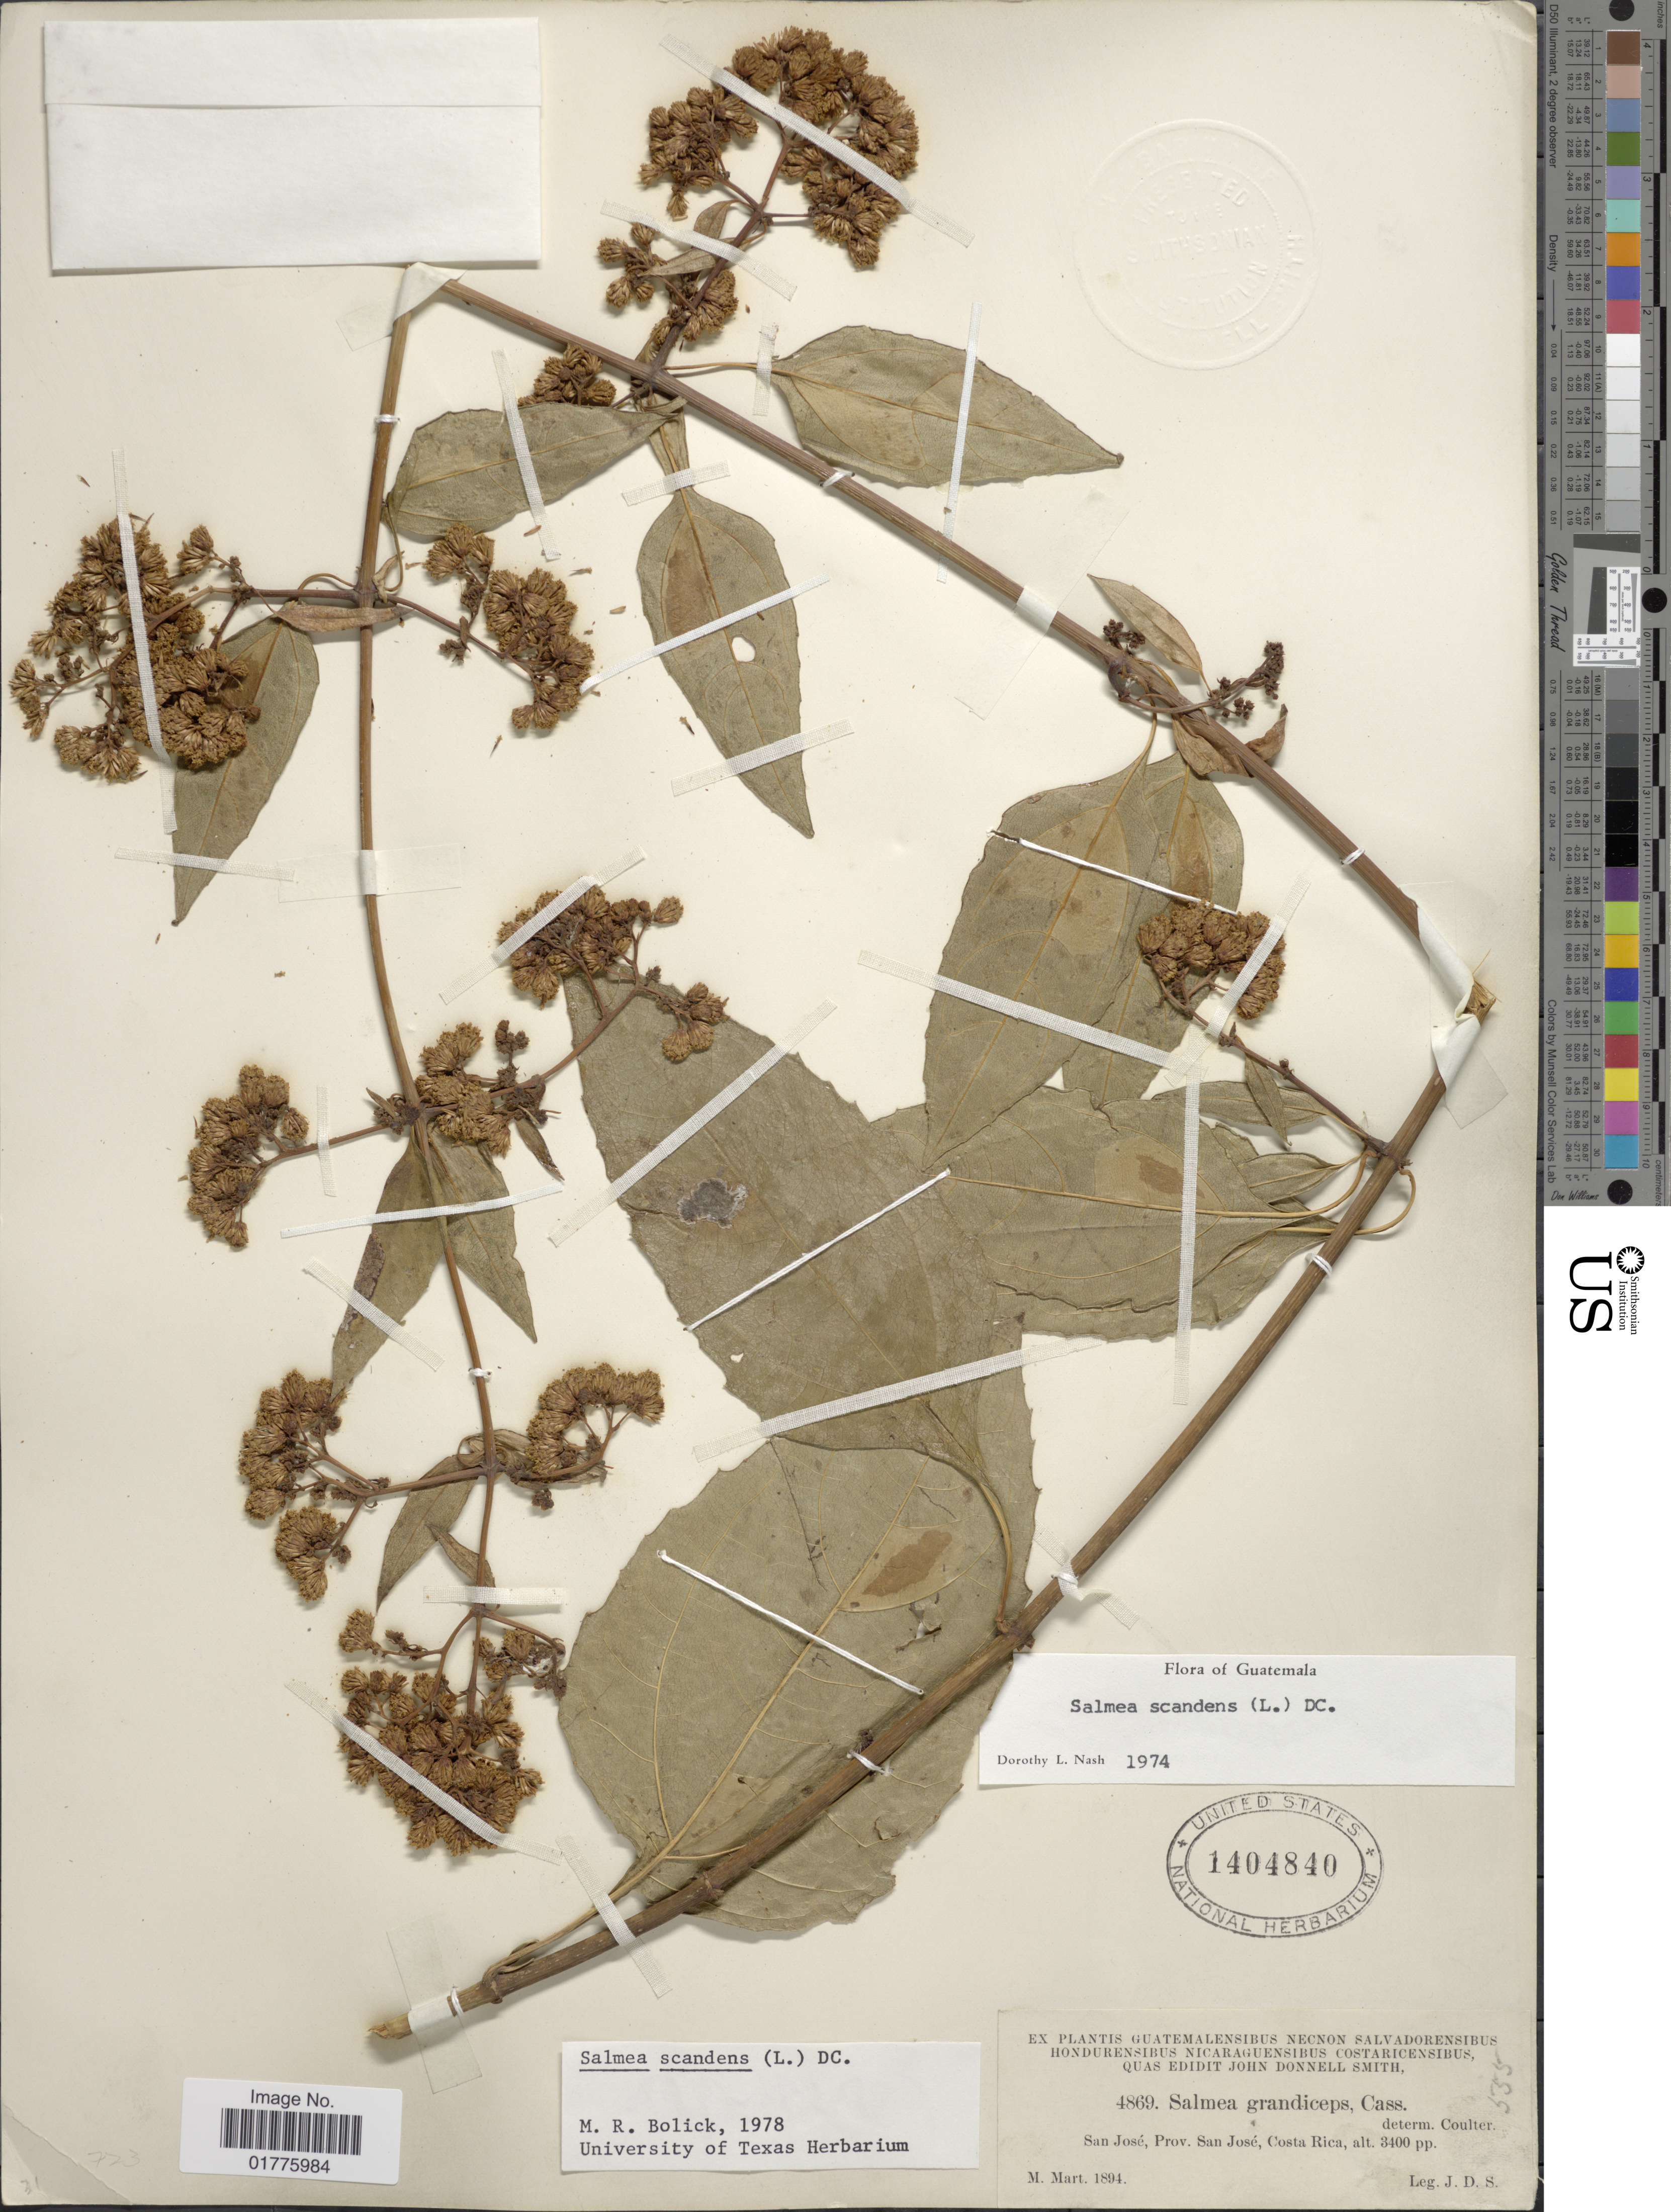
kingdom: Plantae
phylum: Tracheophyta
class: Magnoliopsida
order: Asterales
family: Asteraceae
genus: Salmea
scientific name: Salmea scandens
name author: (L.) DC.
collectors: J. Donnell Smith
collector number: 4869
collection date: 1894-03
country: Costa Rica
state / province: San José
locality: San Jose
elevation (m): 1036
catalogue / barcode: US 1404840